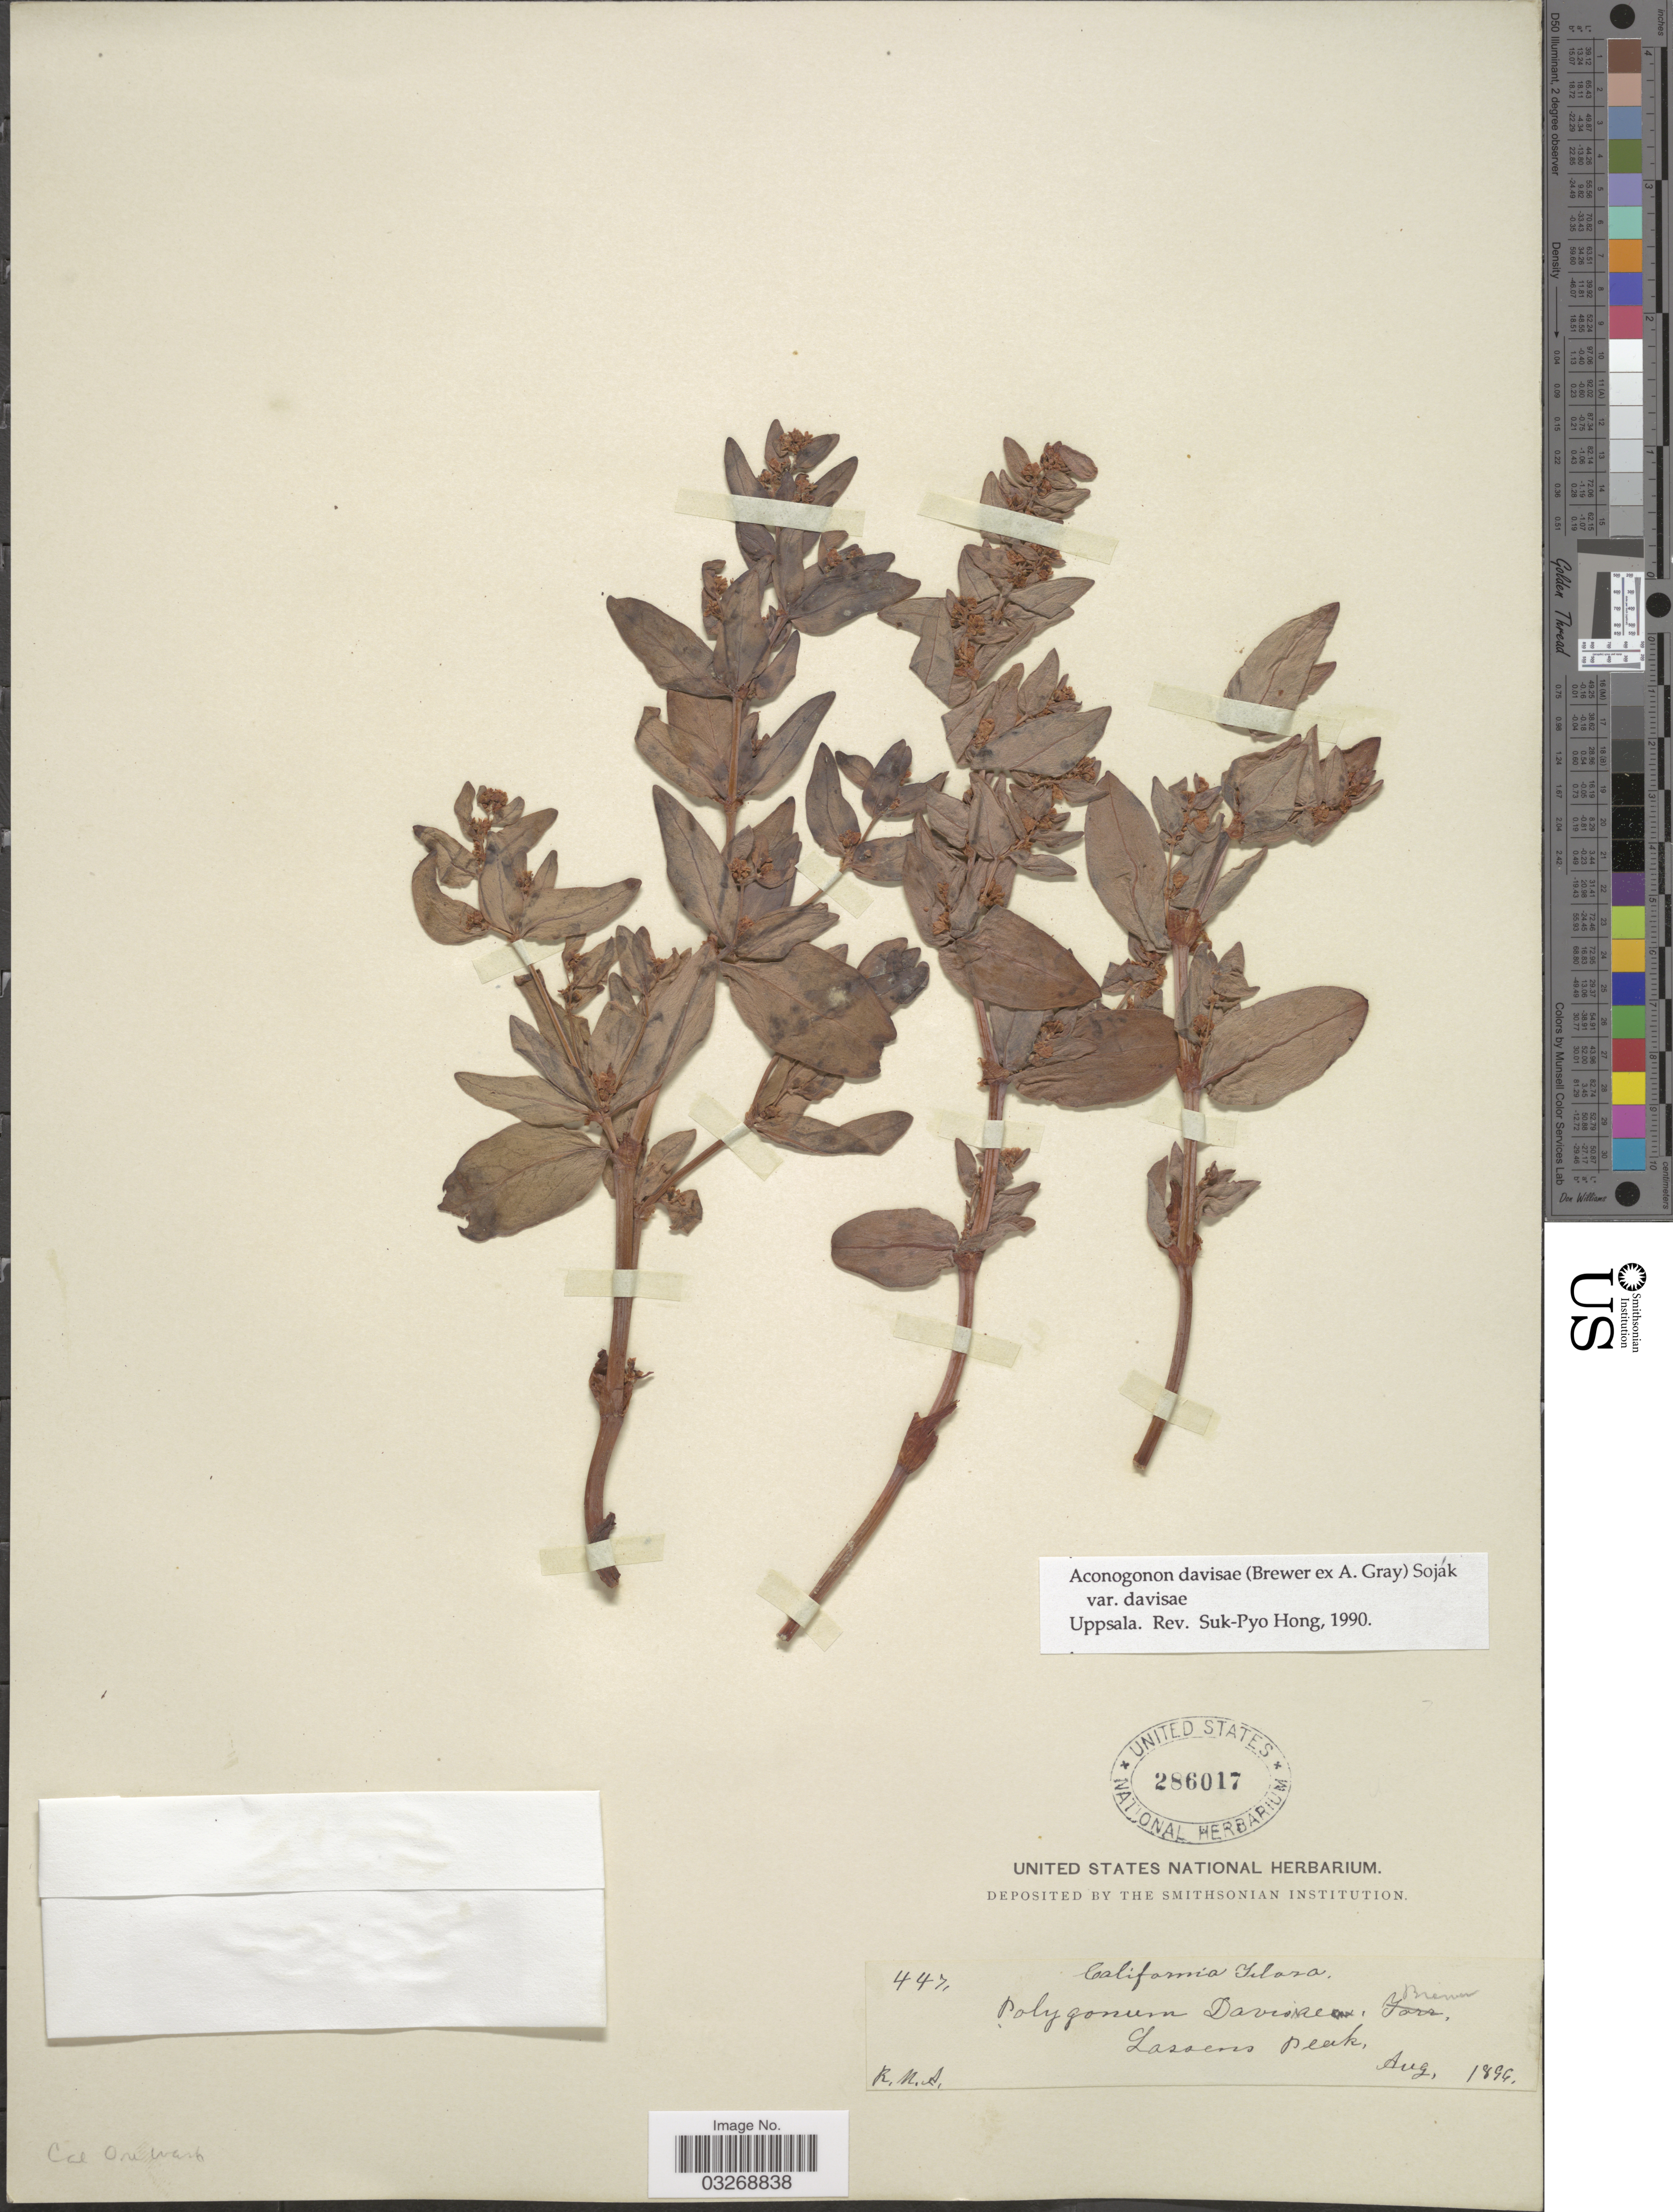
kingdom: Plantae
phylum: Tracheophyta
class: Magnoliopsida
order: Caryophyllales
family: Polygonaceae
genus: Koenigia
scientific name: Koenigia davisiae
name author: (W.H. Brewer ex A. Gray) T.M. Schust. & Reveal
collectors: R. M. A.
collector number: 447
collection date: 1896-08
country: United States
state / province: California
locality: Lassens Peak.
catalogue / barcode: US 286017